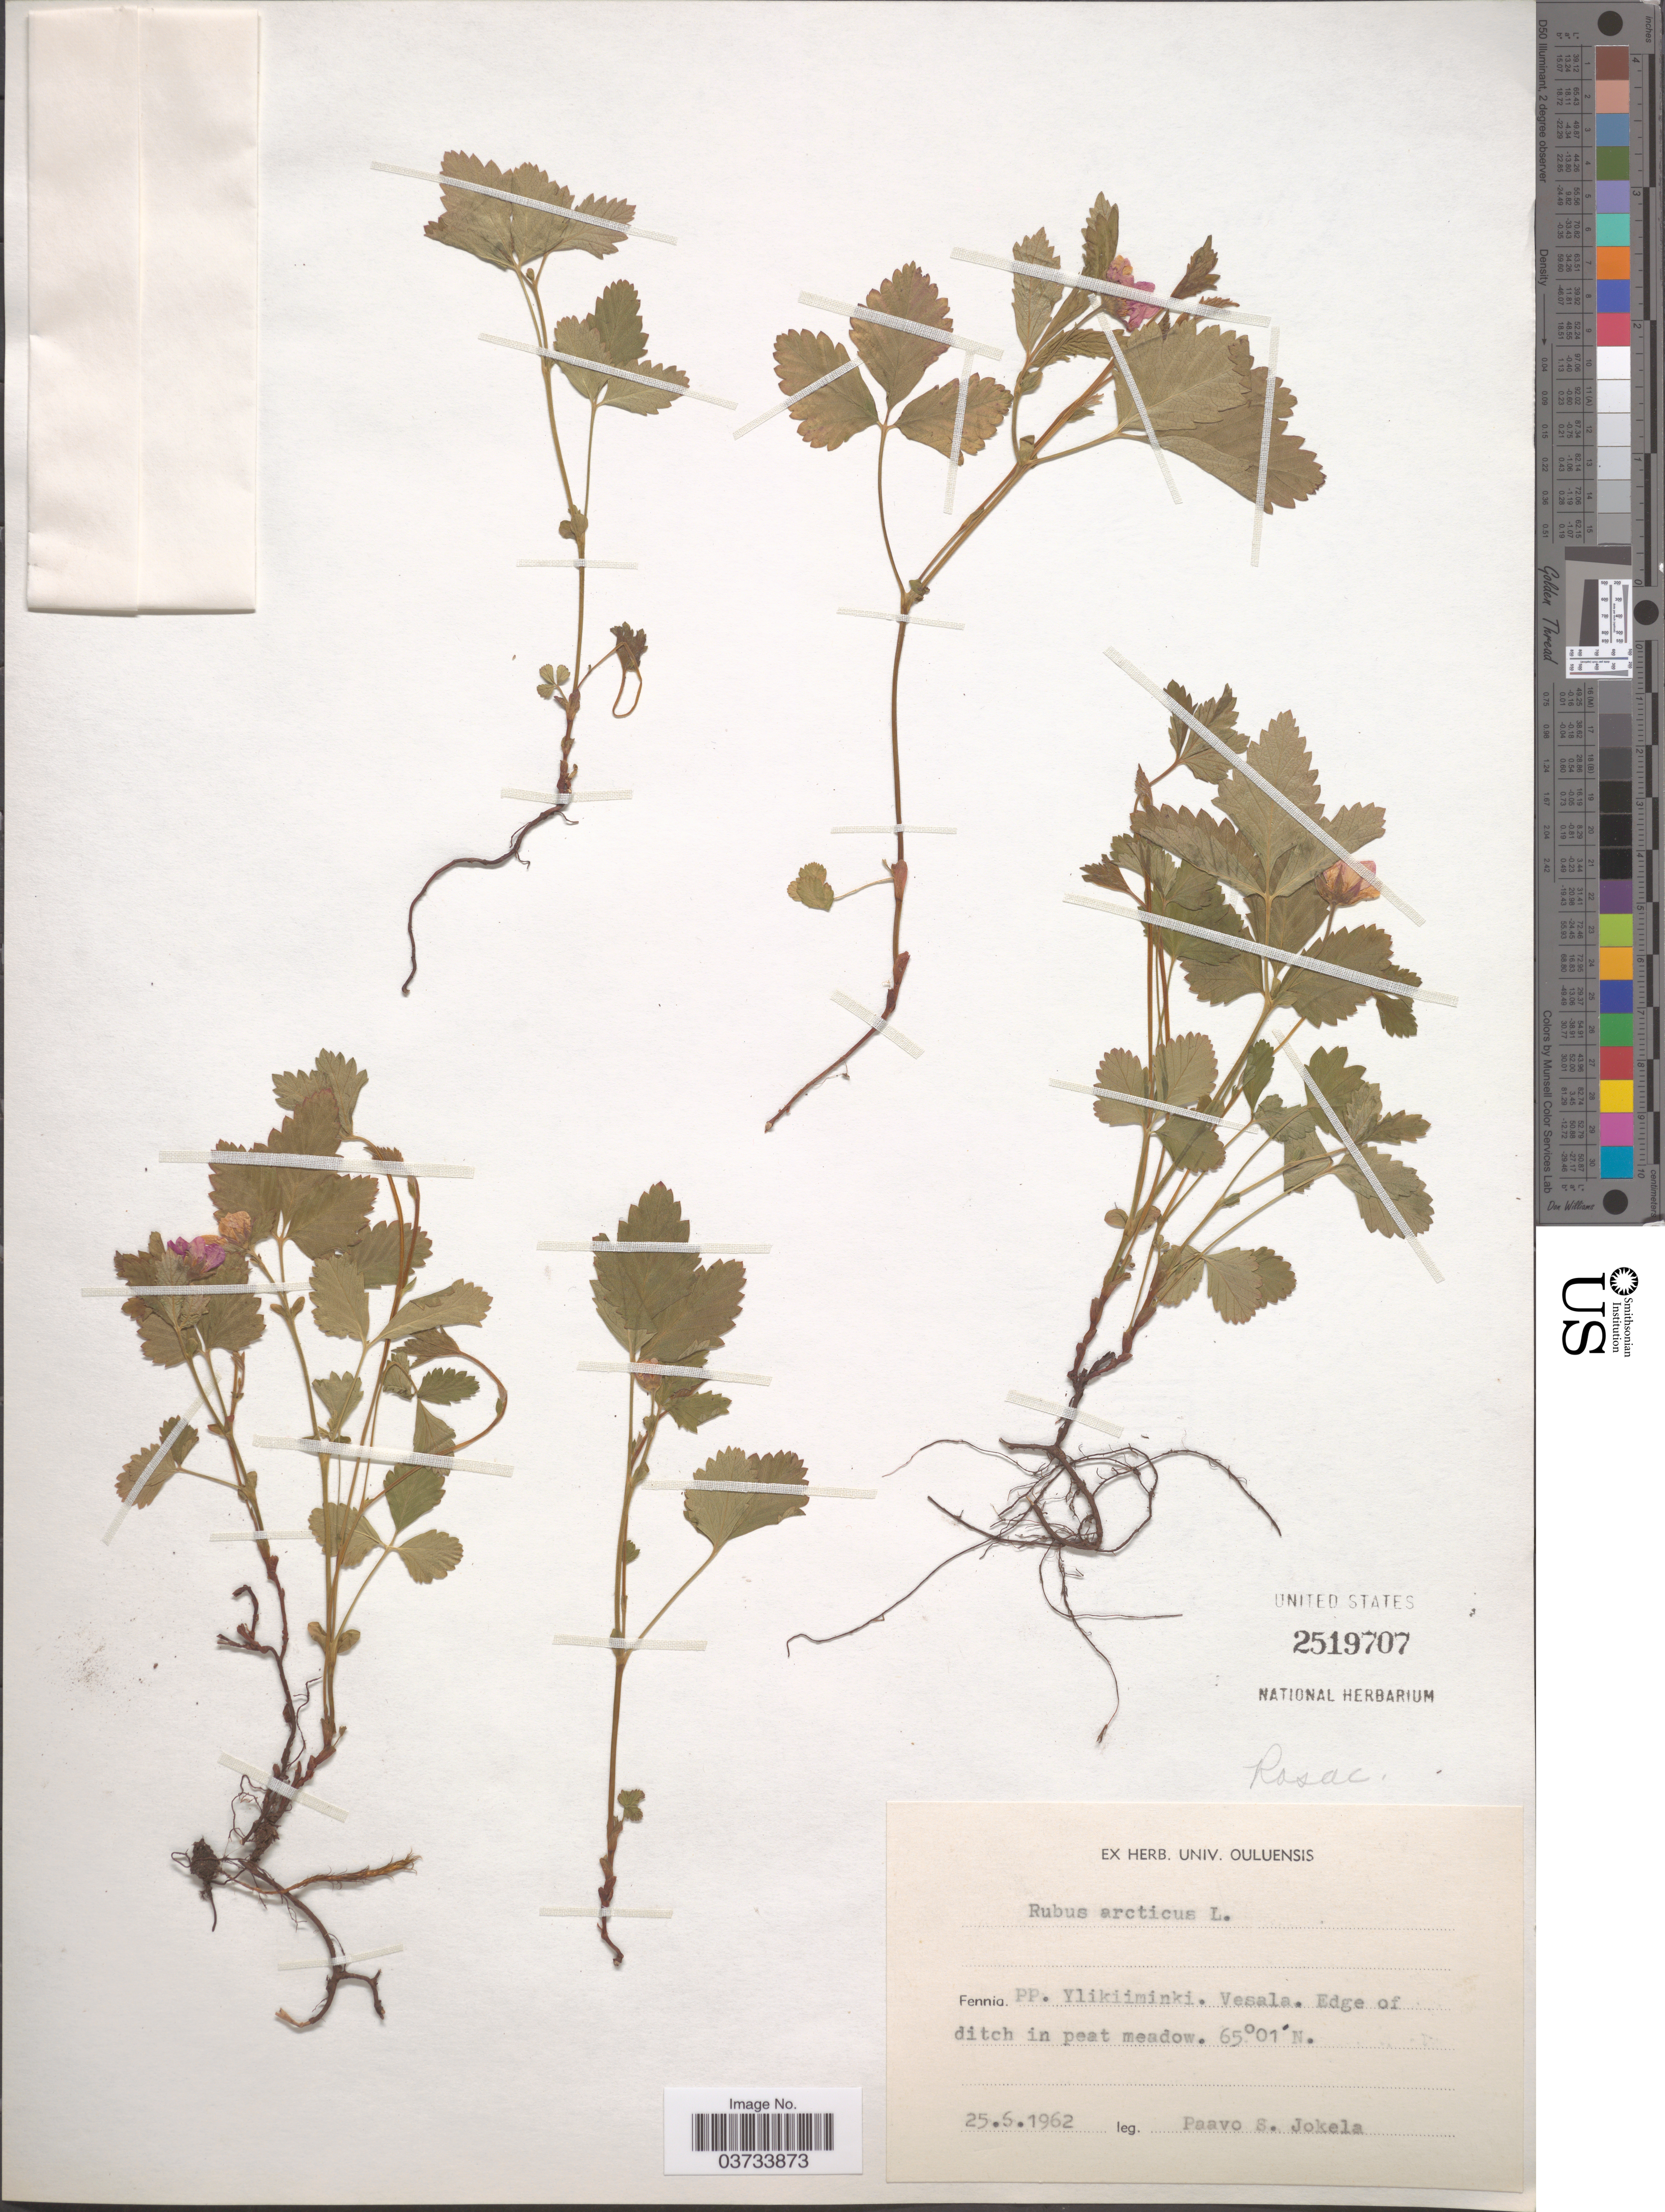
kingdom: Plantae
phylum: Tracheophyta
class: Magnoliopsida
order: Rosales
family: Rosaceae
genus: Rubus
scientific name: Rubus arcticus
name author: L.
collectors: P. Jokela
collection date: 1962-06-25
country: Finland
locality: Fennia. PP. Ylikiiminki. Vesala. Edge of ditch in peat meadow.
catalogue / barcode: US 2519707